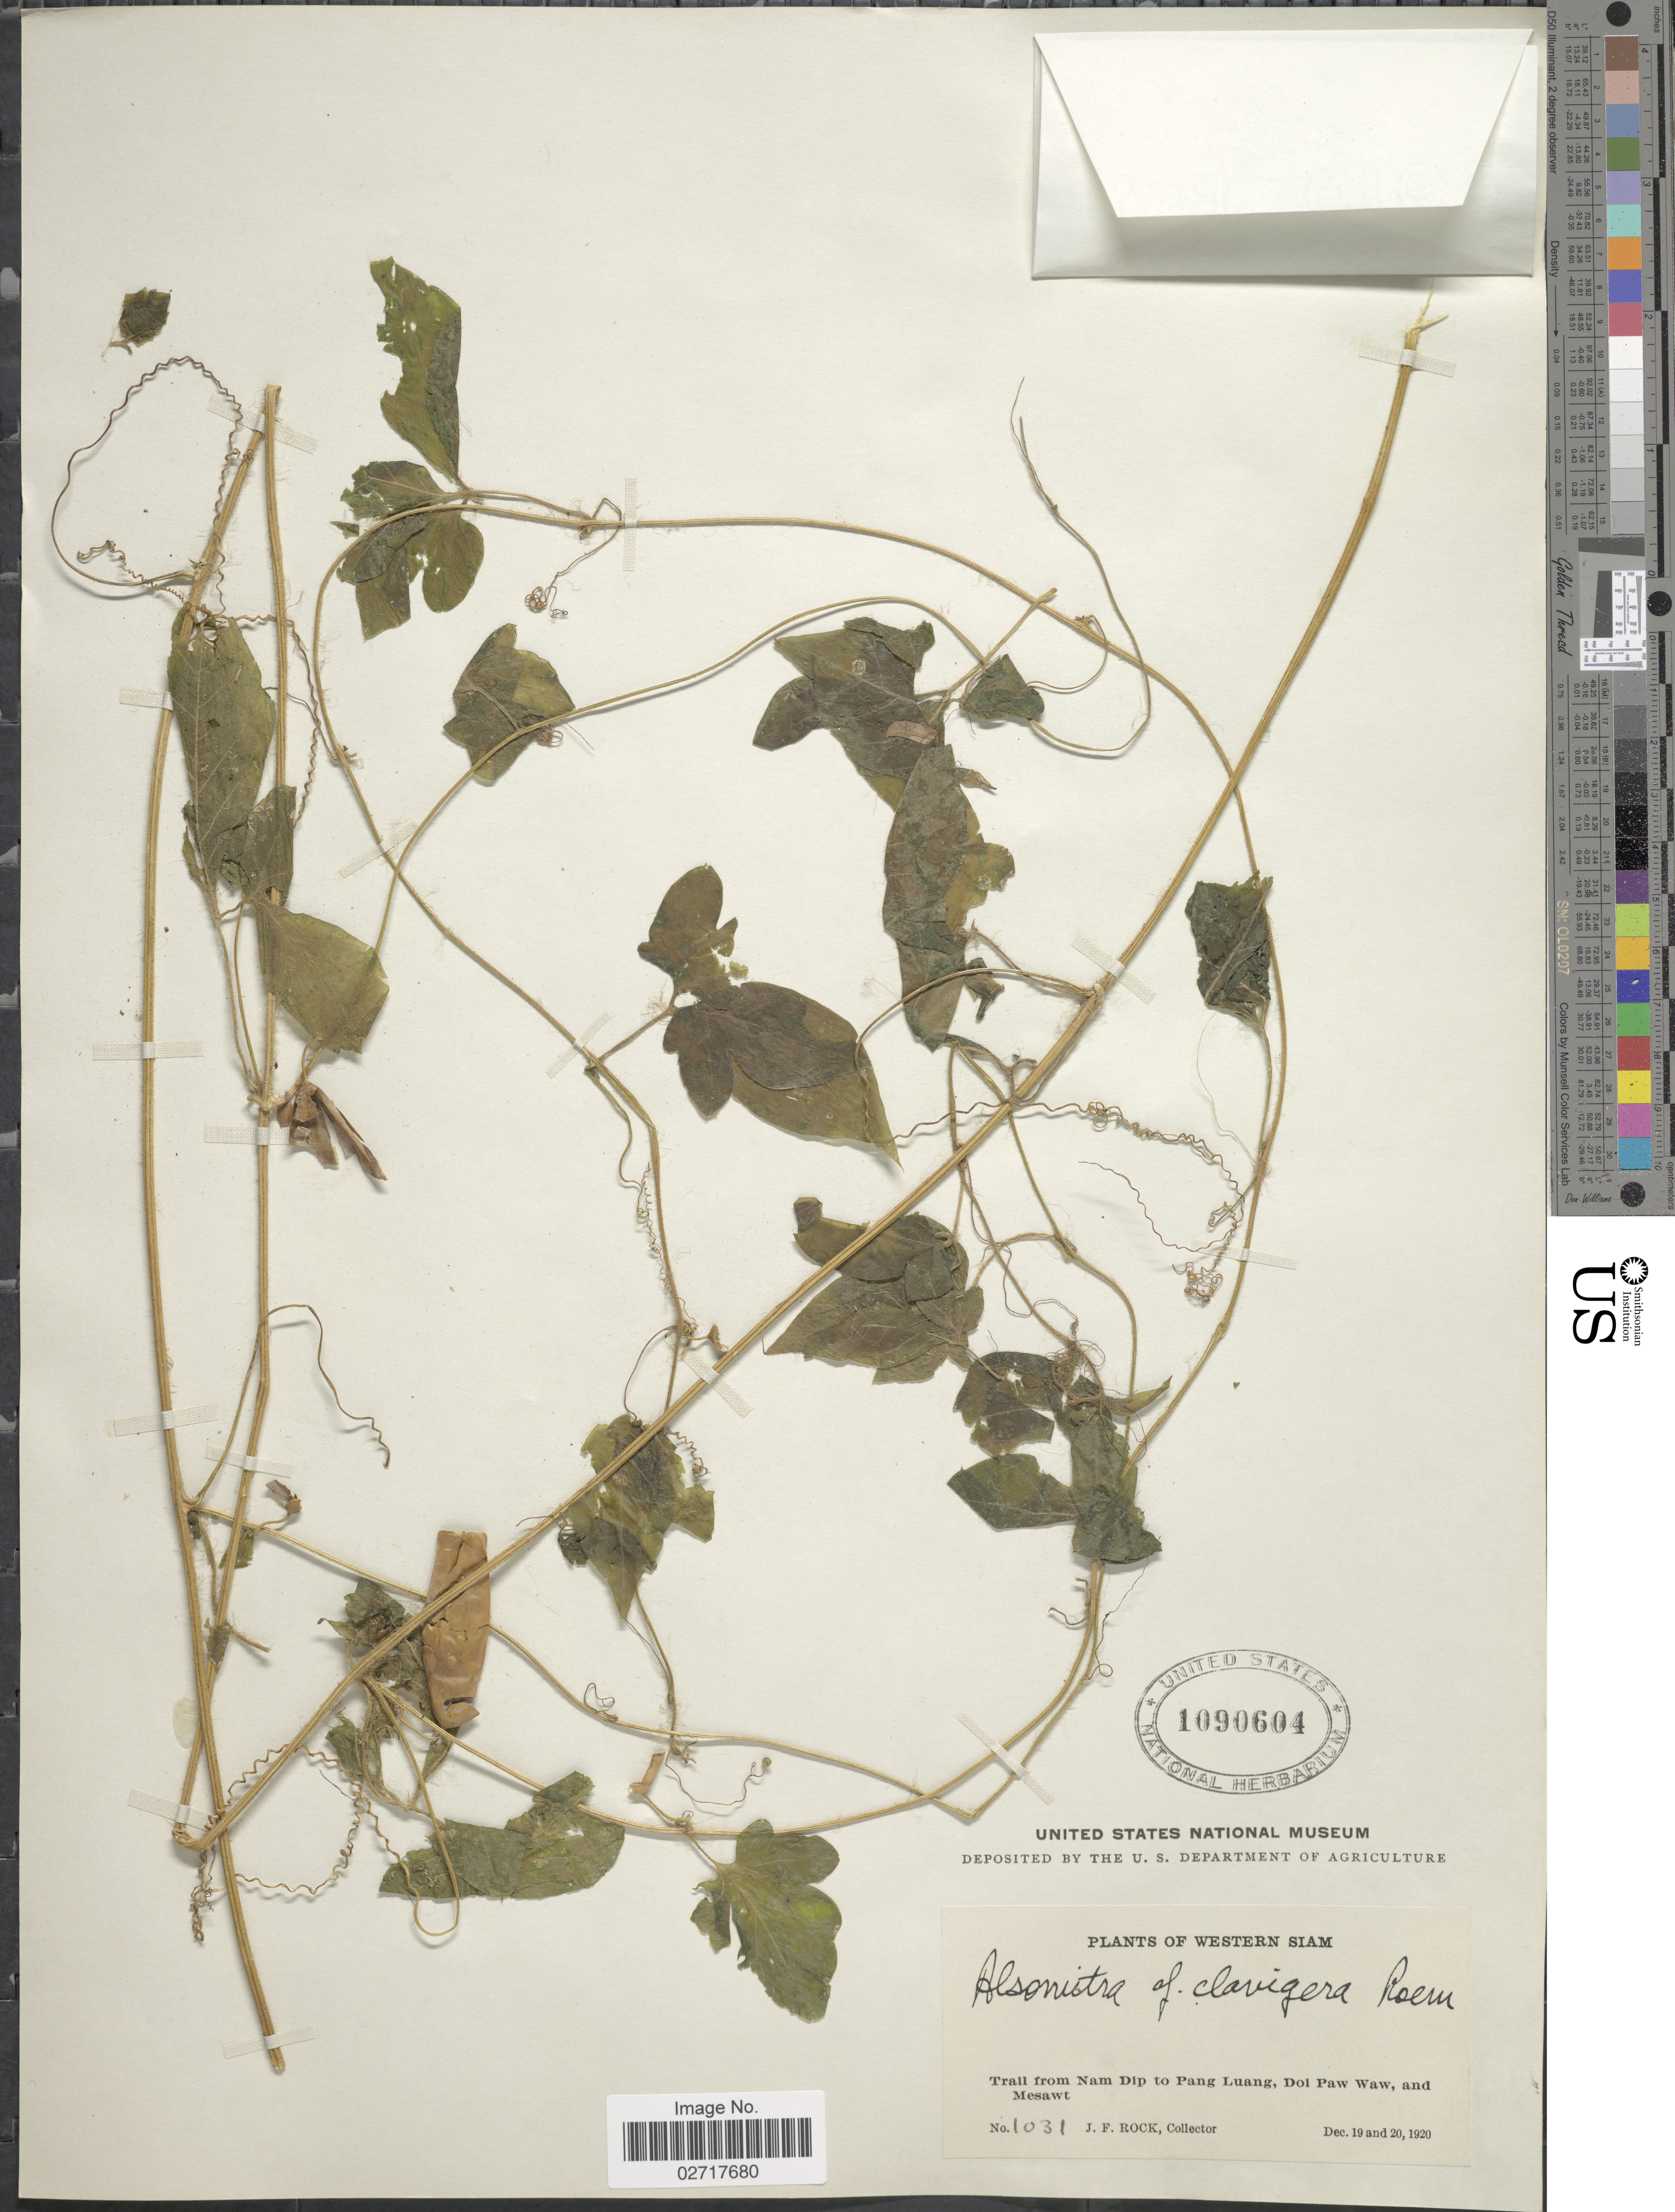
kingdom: Plantae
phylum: Tracheophyta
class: Magnoliopsida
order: Cucurbitales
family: Cucurbitaceae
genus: Neoalsomitra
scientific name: Neoalsomitra clavigera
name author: (M. Roem.) Hutch.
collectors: J. F. Rock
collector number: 1031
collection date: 1920-12-19/1920-12-20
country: Thailand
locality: Western Siam. Trail from Nam Dip to Pang Luang, Doi Paw waw, and Mesawt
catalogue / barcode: US 1090604